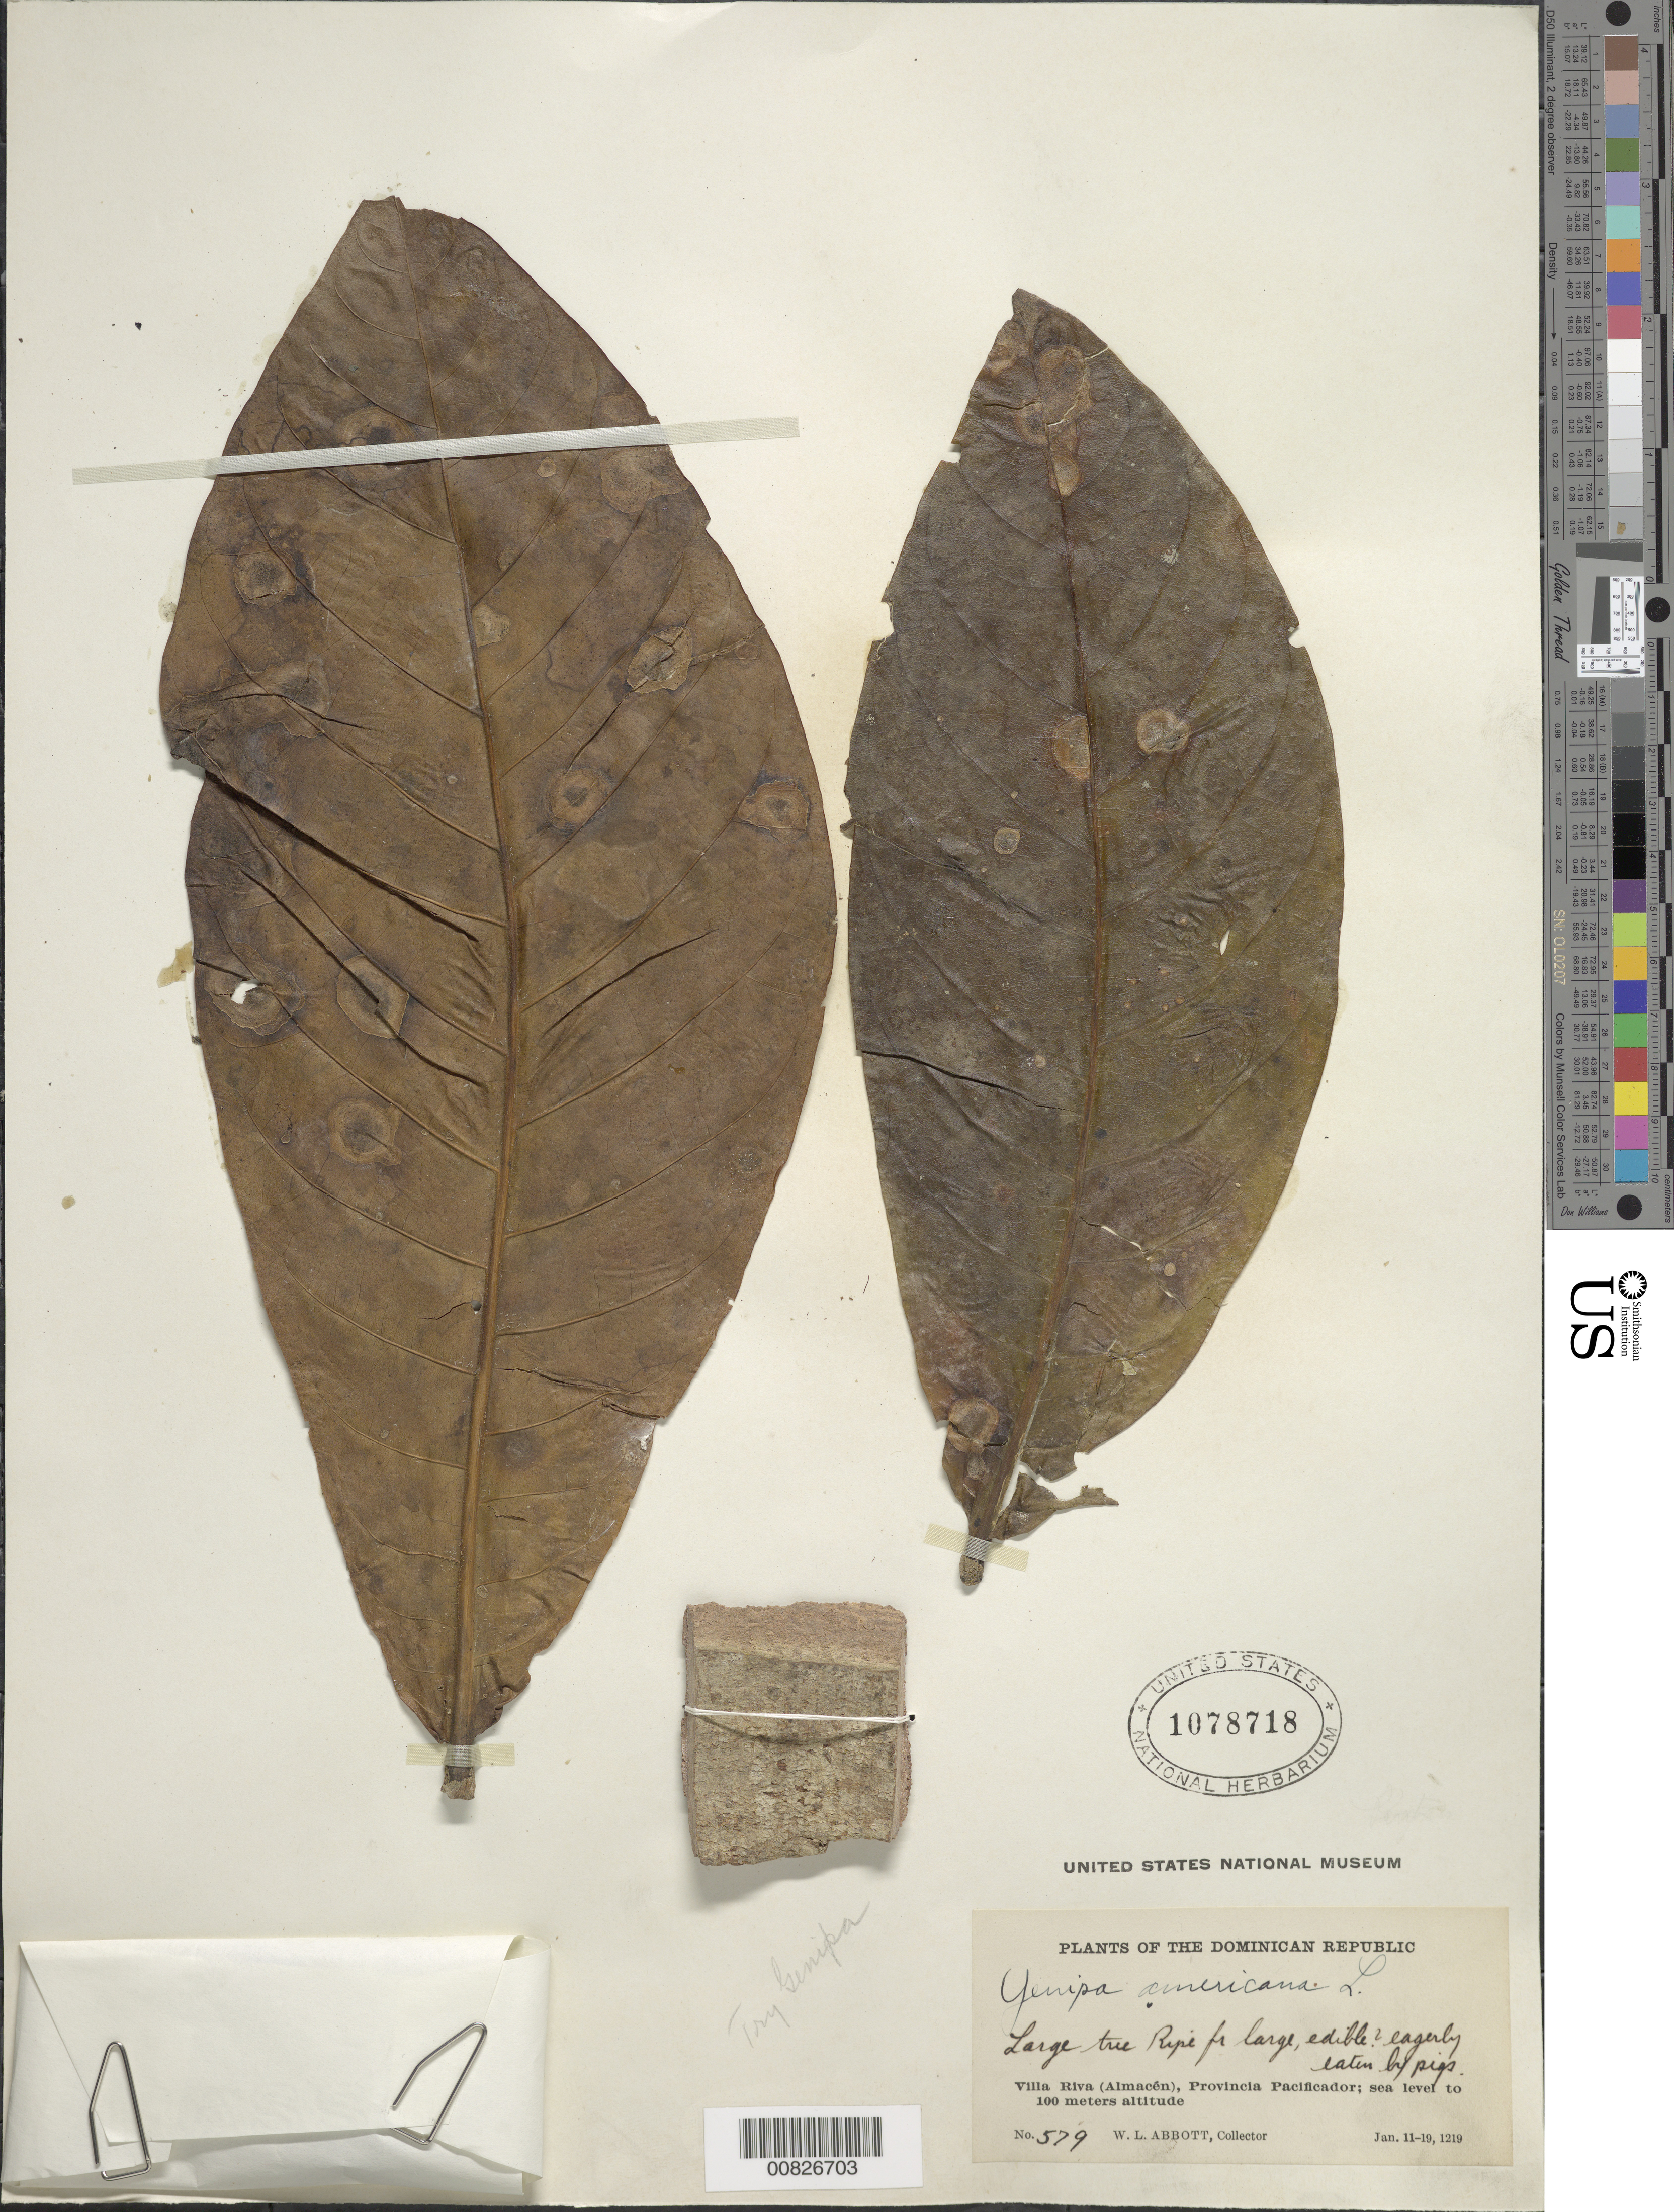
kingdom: Plantae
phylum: Tracheophyta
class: Magnoliopsida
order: Gentianales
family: Rubiaceae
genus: Genipa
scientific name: Genipa americana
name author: L.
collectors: W. L. Abbott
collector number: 579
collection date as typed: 11 Jan 1912 to 19 Jan 1912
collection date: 1912-01-11/1912-01-19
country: Dominican Republic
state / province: Duarte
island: Hispaniola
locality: Villa Riva (Almacén)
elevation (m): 0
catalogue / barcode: US 1078718